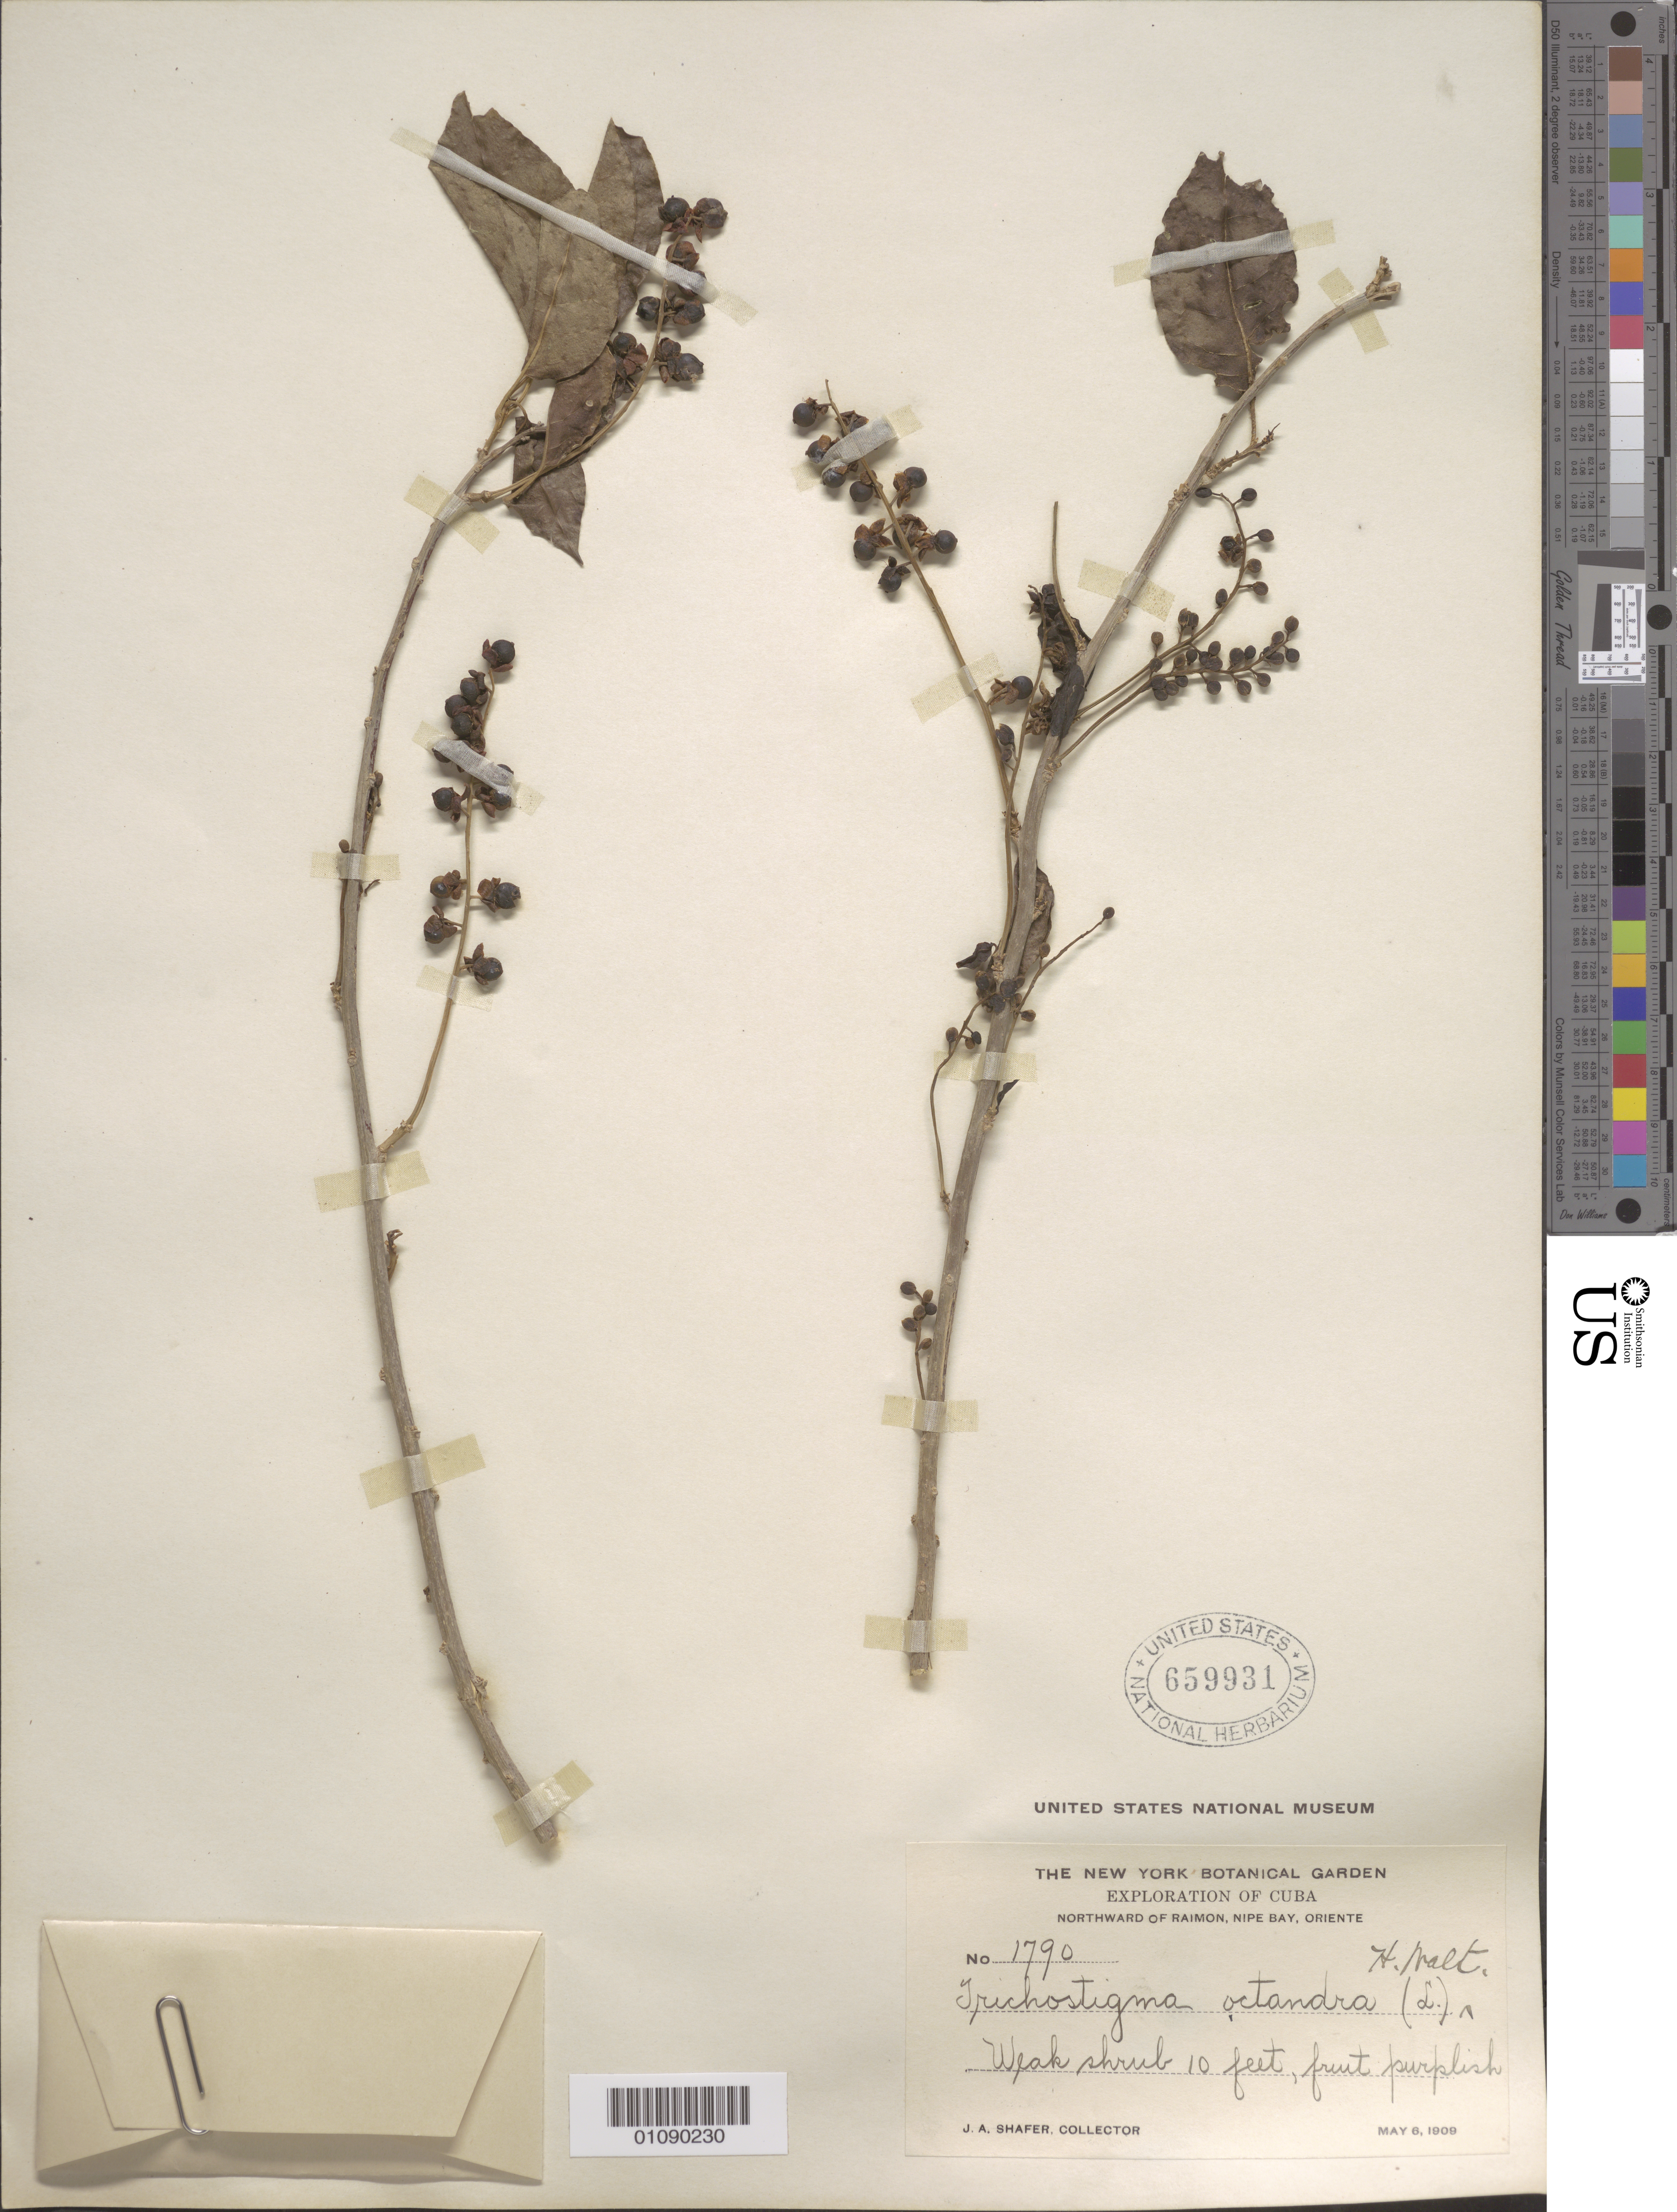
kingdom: Plantae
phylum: Tracheophyta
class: Magnoliopsida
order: Caryophyllales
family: Phytolaccaceae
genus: Trichostigma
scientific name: Trichostigma octandrum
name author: (L.) H. Walter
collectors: J. A. Shafer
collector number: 1790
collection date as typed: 06 May 1909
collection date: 1909-05-06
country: Cuba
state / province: Holguín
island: Cuba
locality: Oriente, Nipe Bay, Raimon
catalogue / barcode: US 659931